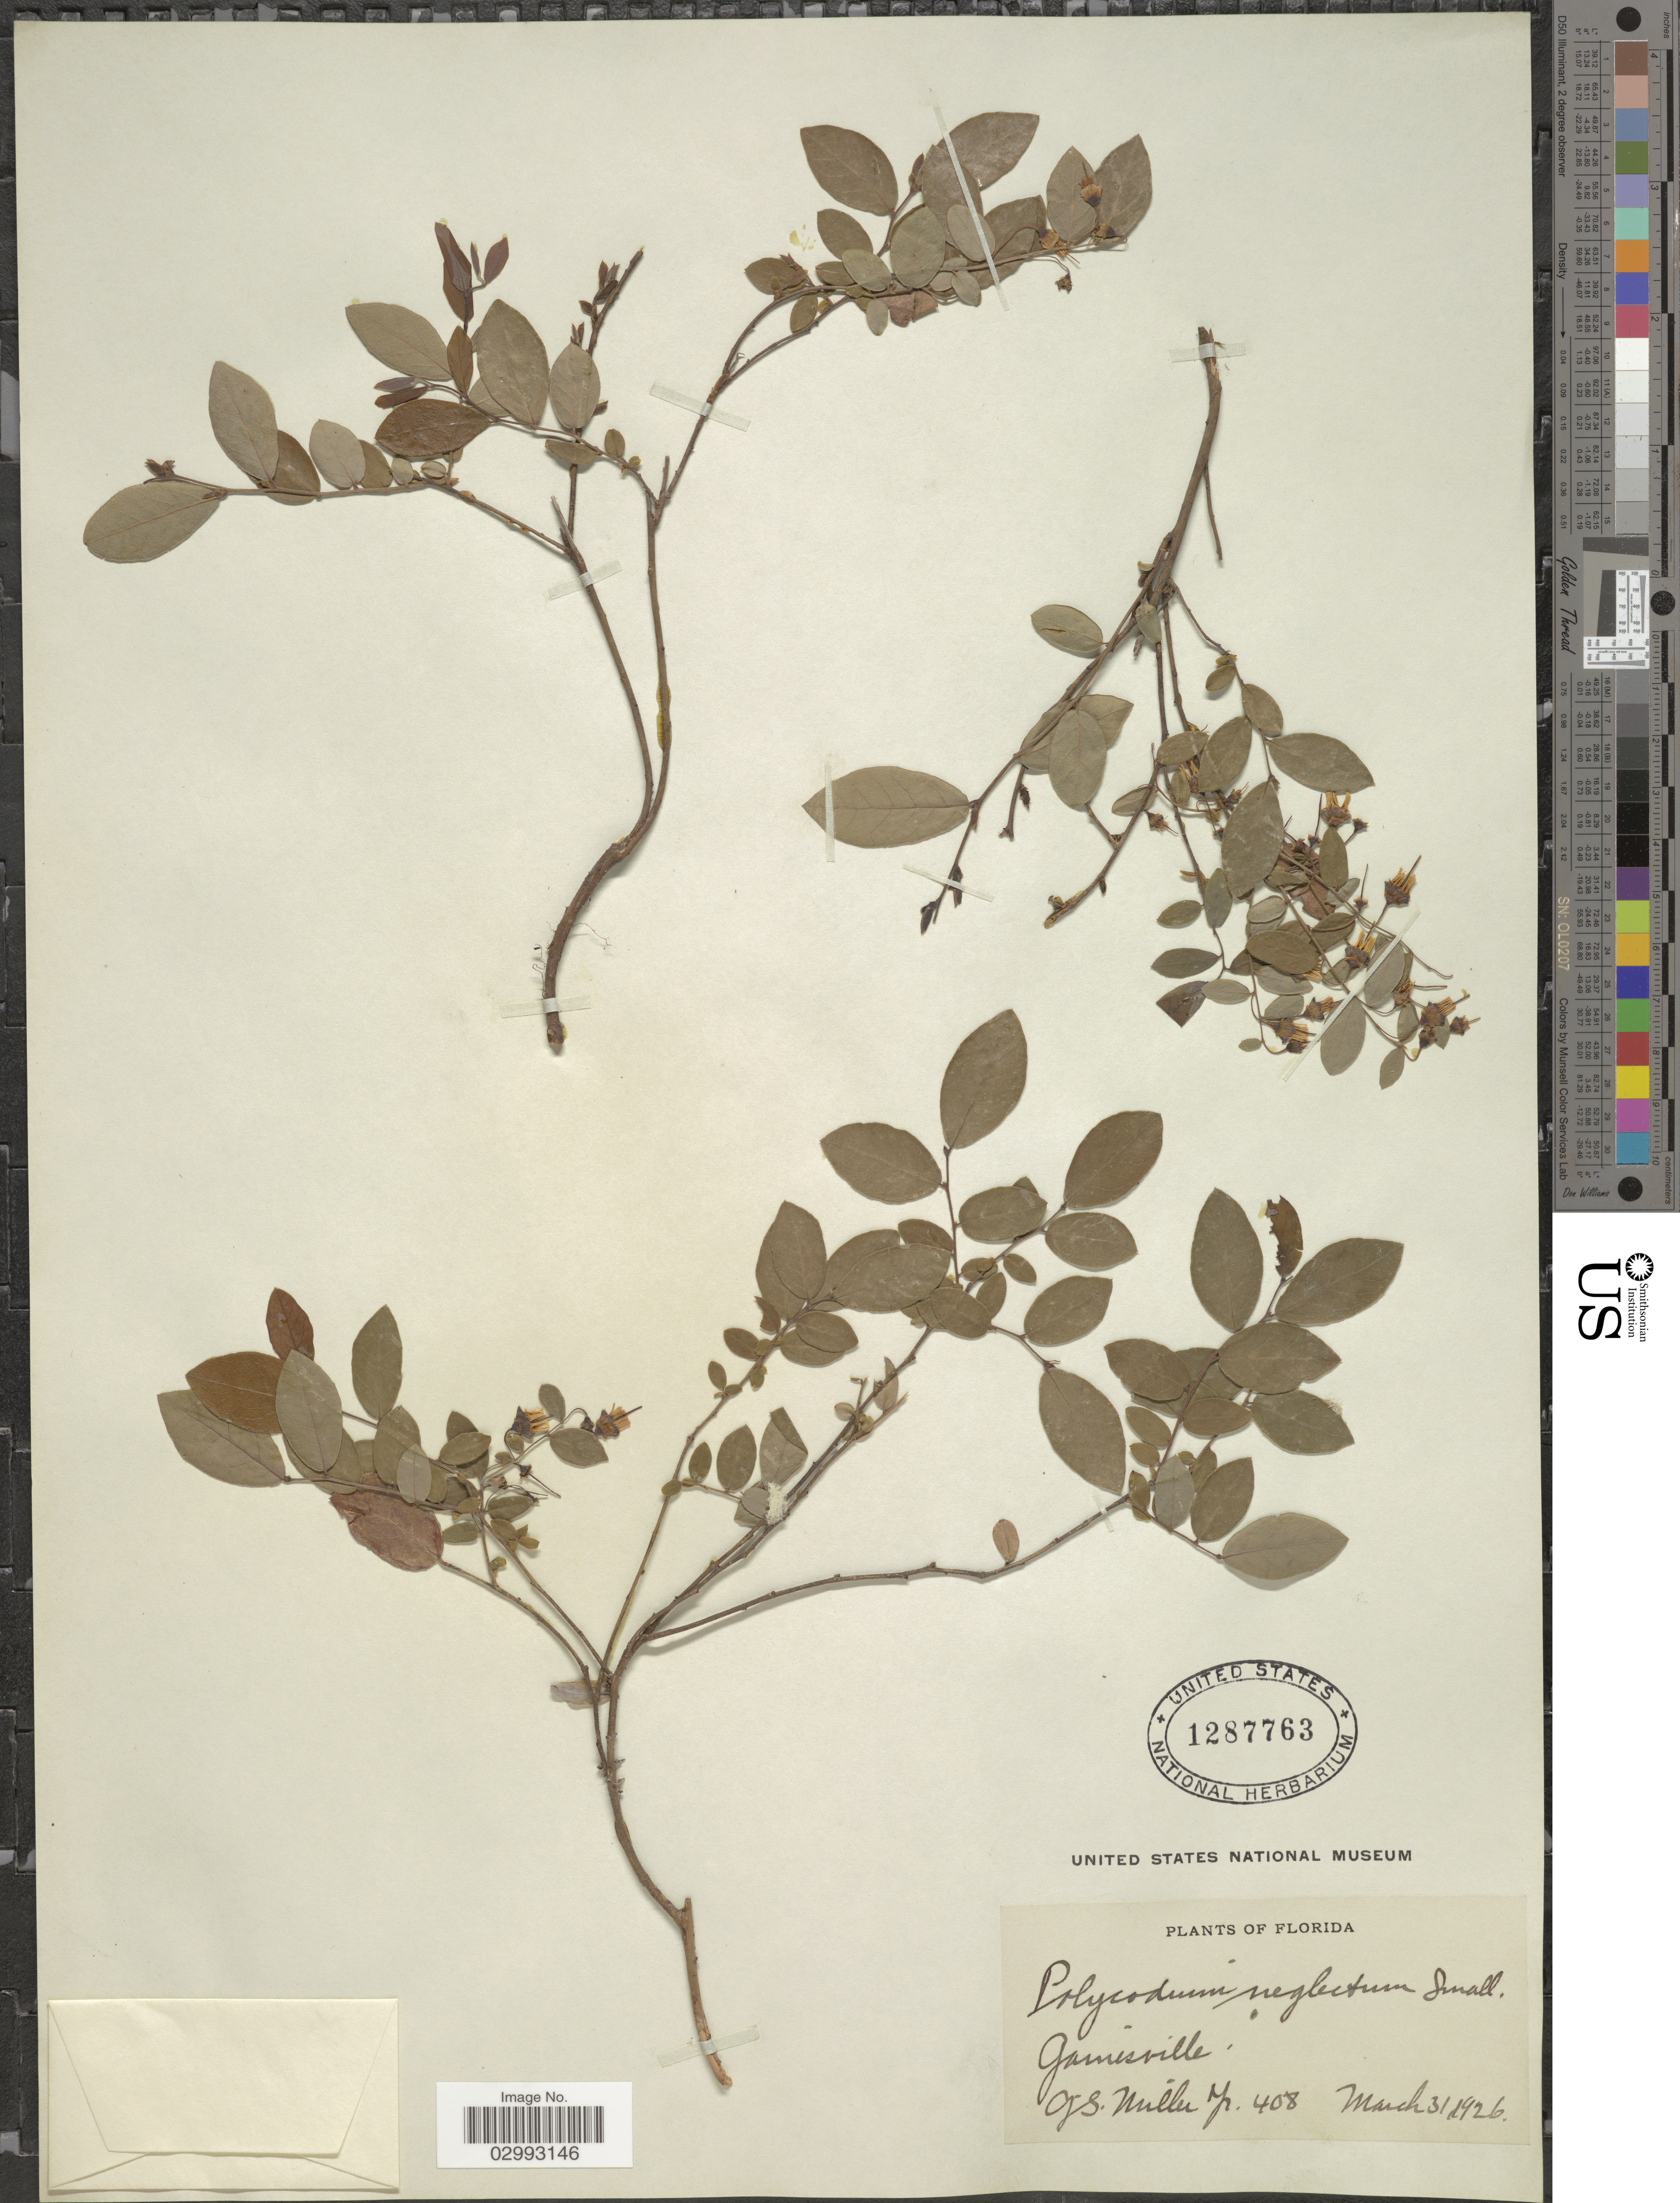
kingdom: Plantae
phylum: Tracheophyta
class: Magnoliopsida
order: Ericales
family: Ericaceae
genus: Polycodium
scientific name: Polycodium neglectum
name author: Small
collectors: G. S. Miller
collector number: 408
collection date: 1926-03-31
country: United States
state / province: Florida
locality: Gainesville.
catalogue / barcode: US 1287763